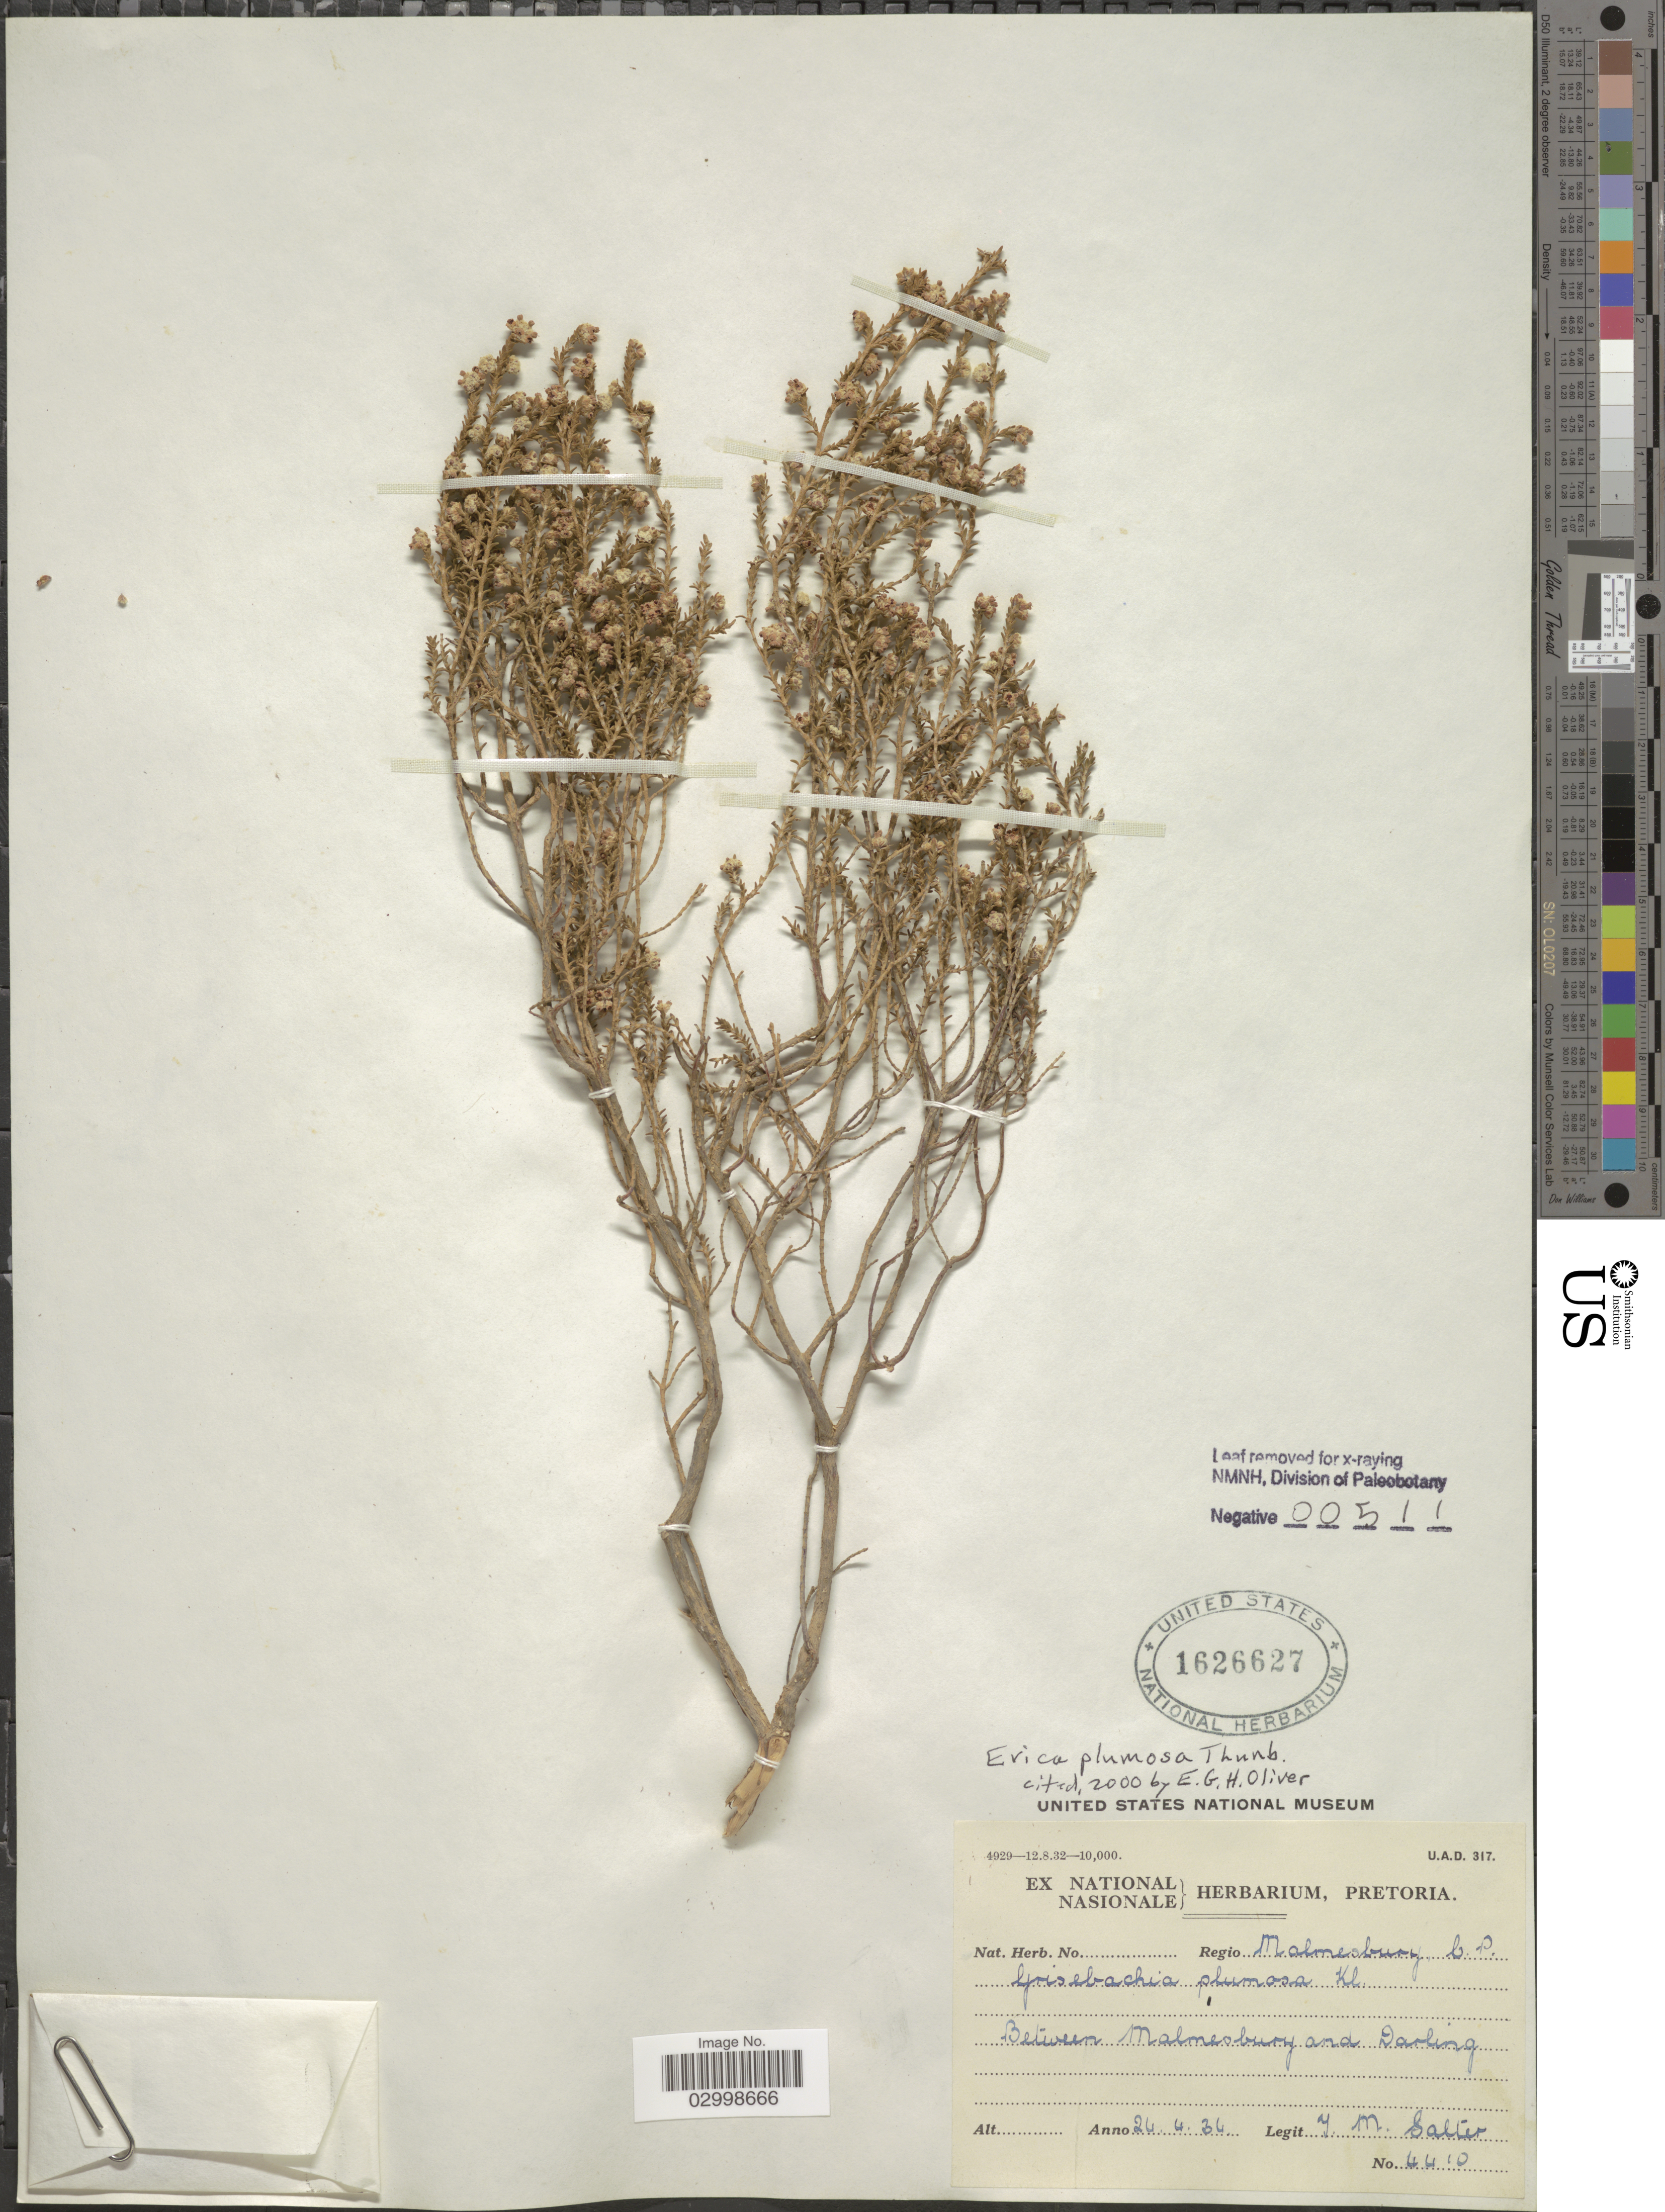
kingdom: Plantae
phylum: Tracheophyta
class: Magnoliopsida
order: Ericales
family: Ericaceae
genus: Erica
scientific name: Erica plumosa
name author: Thunb.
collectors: T. Salter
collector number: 4410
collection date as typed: Transcribed d/m/y: 24/4/34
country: South Africa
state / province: Western Cape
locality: Regio Malmesbury. Between Malmesbury and Darling.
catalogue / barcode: US 1626627